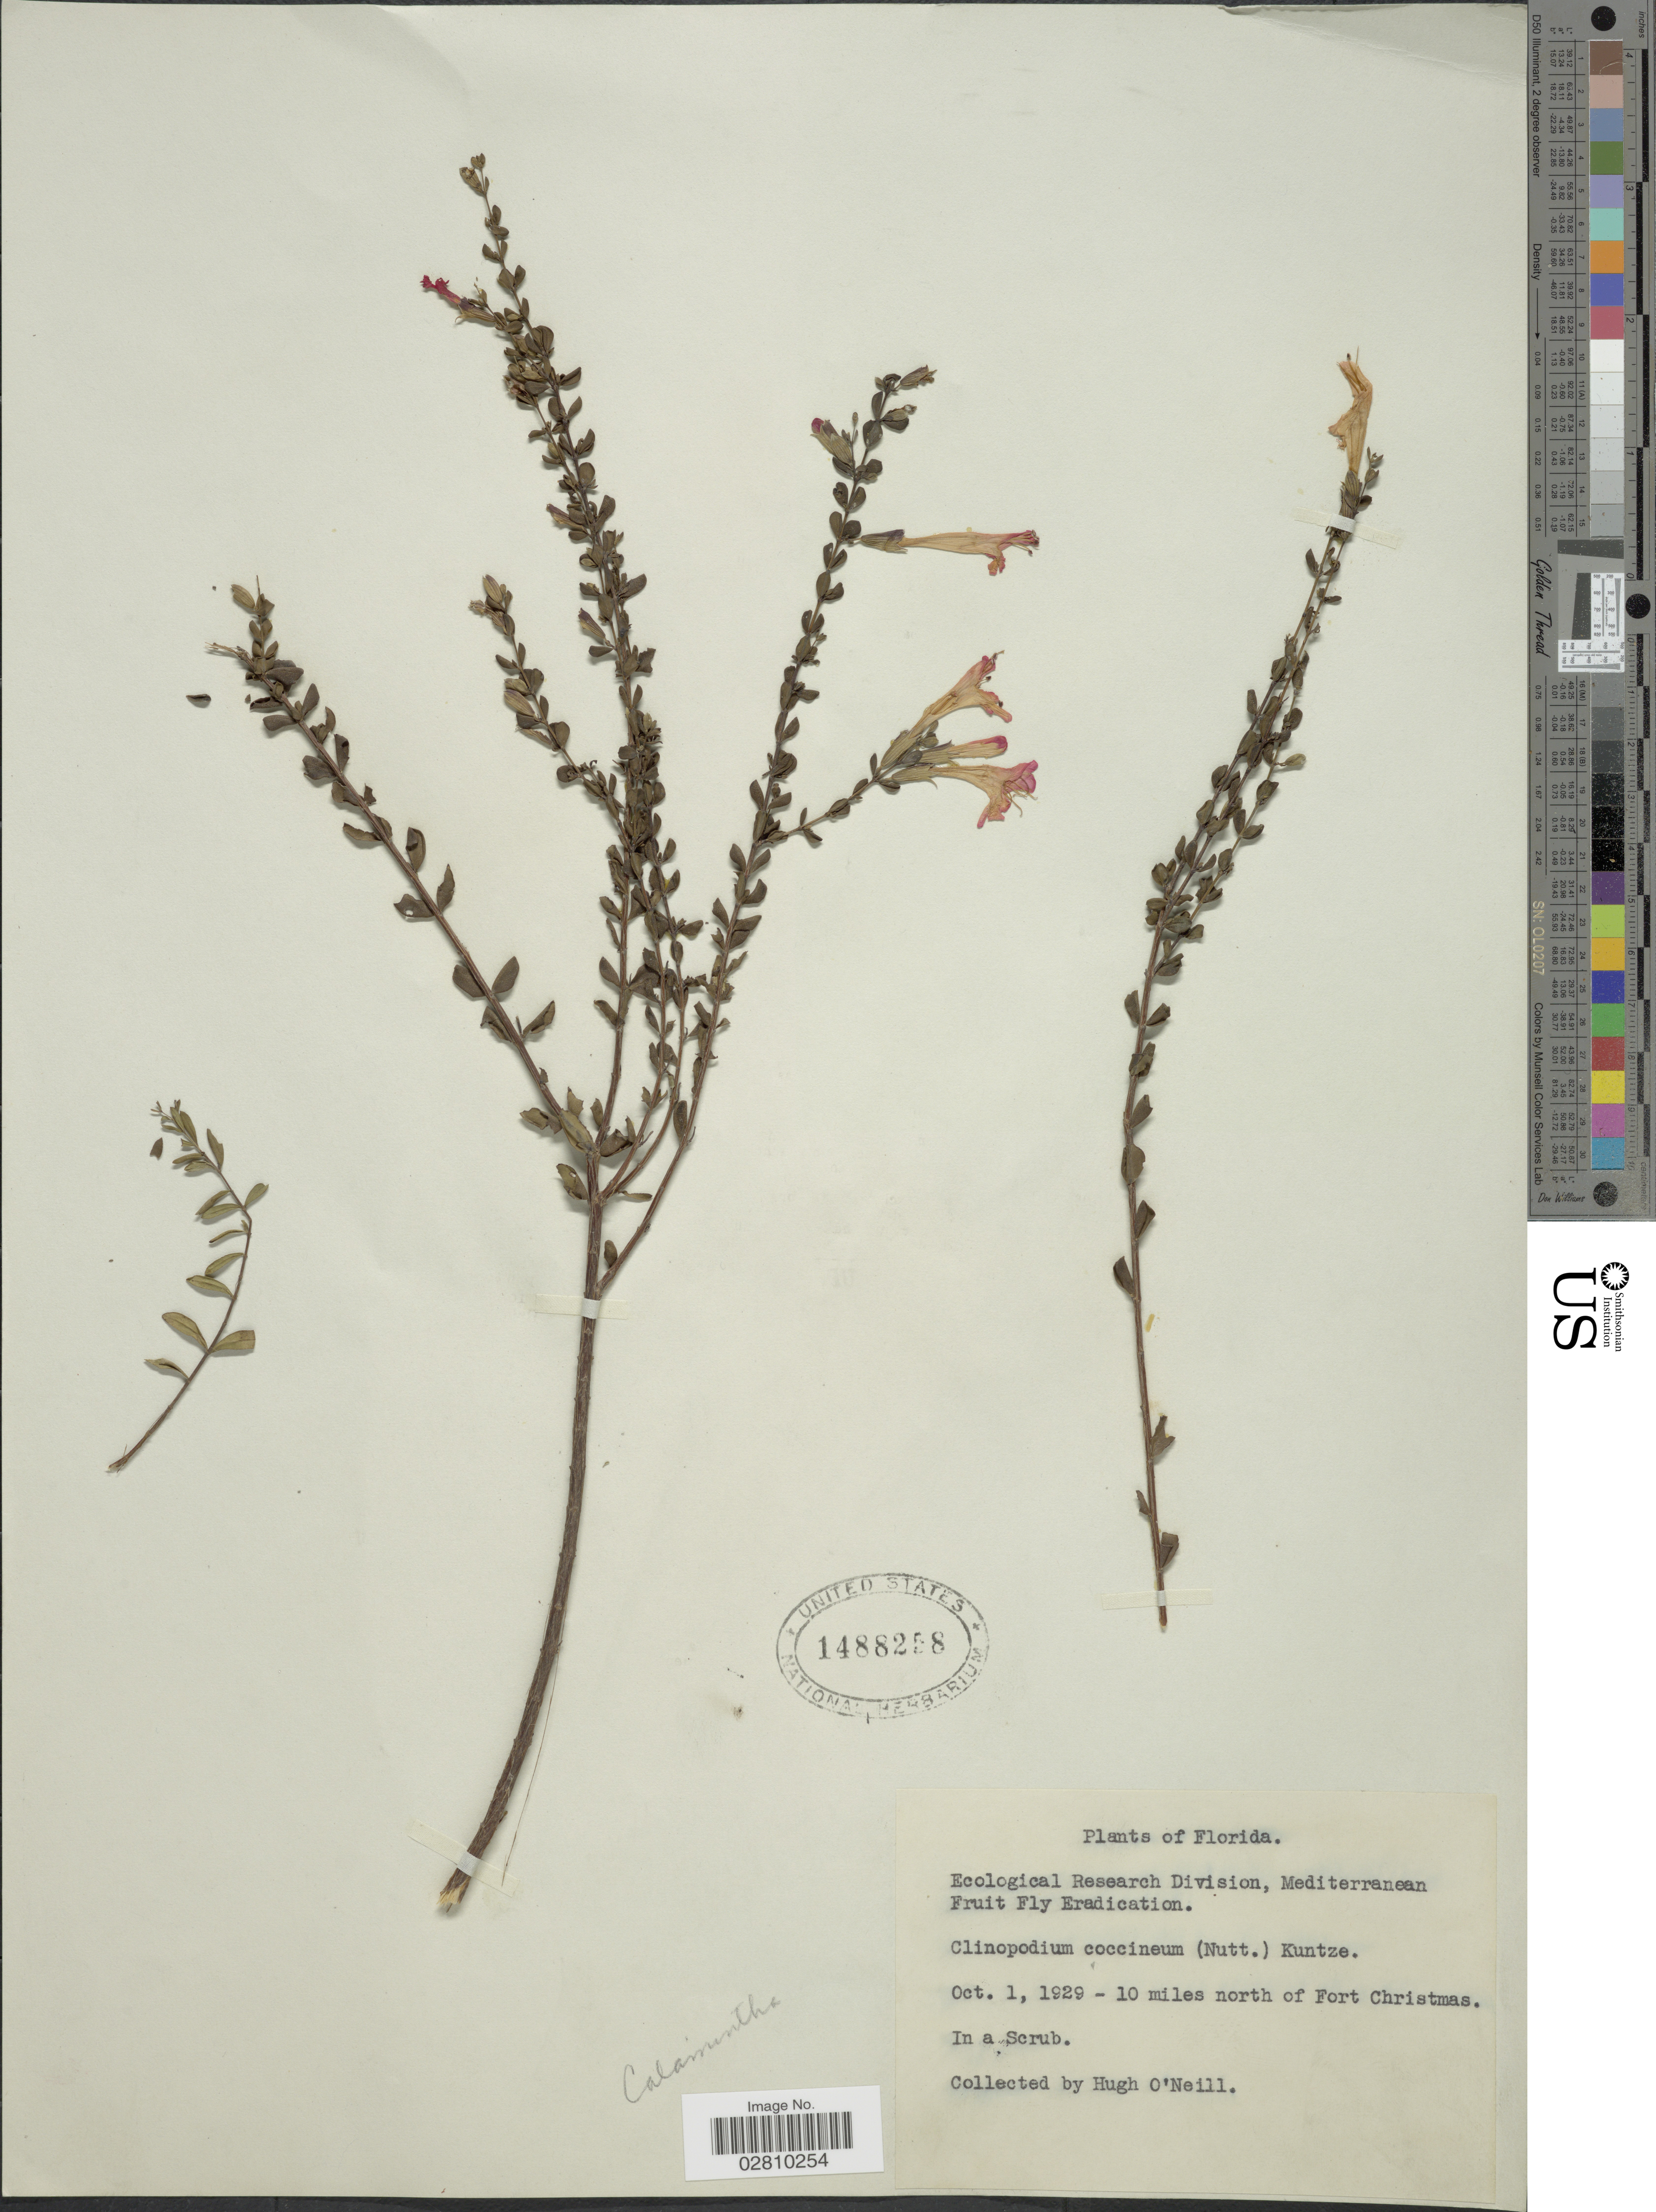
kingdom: Plantae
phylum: Tracheophyta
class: Magnoliopsida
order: Lamiales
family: Lamiaceae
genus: Clinopodium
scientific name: Clinopodium coccineum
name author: (Nutt. ex Hook.) Kuntze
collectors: H. O'Neill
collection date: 1929-10-01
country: United States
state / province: Florida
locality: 10 miles north of Fort Christmas.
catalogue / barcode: US 1488258